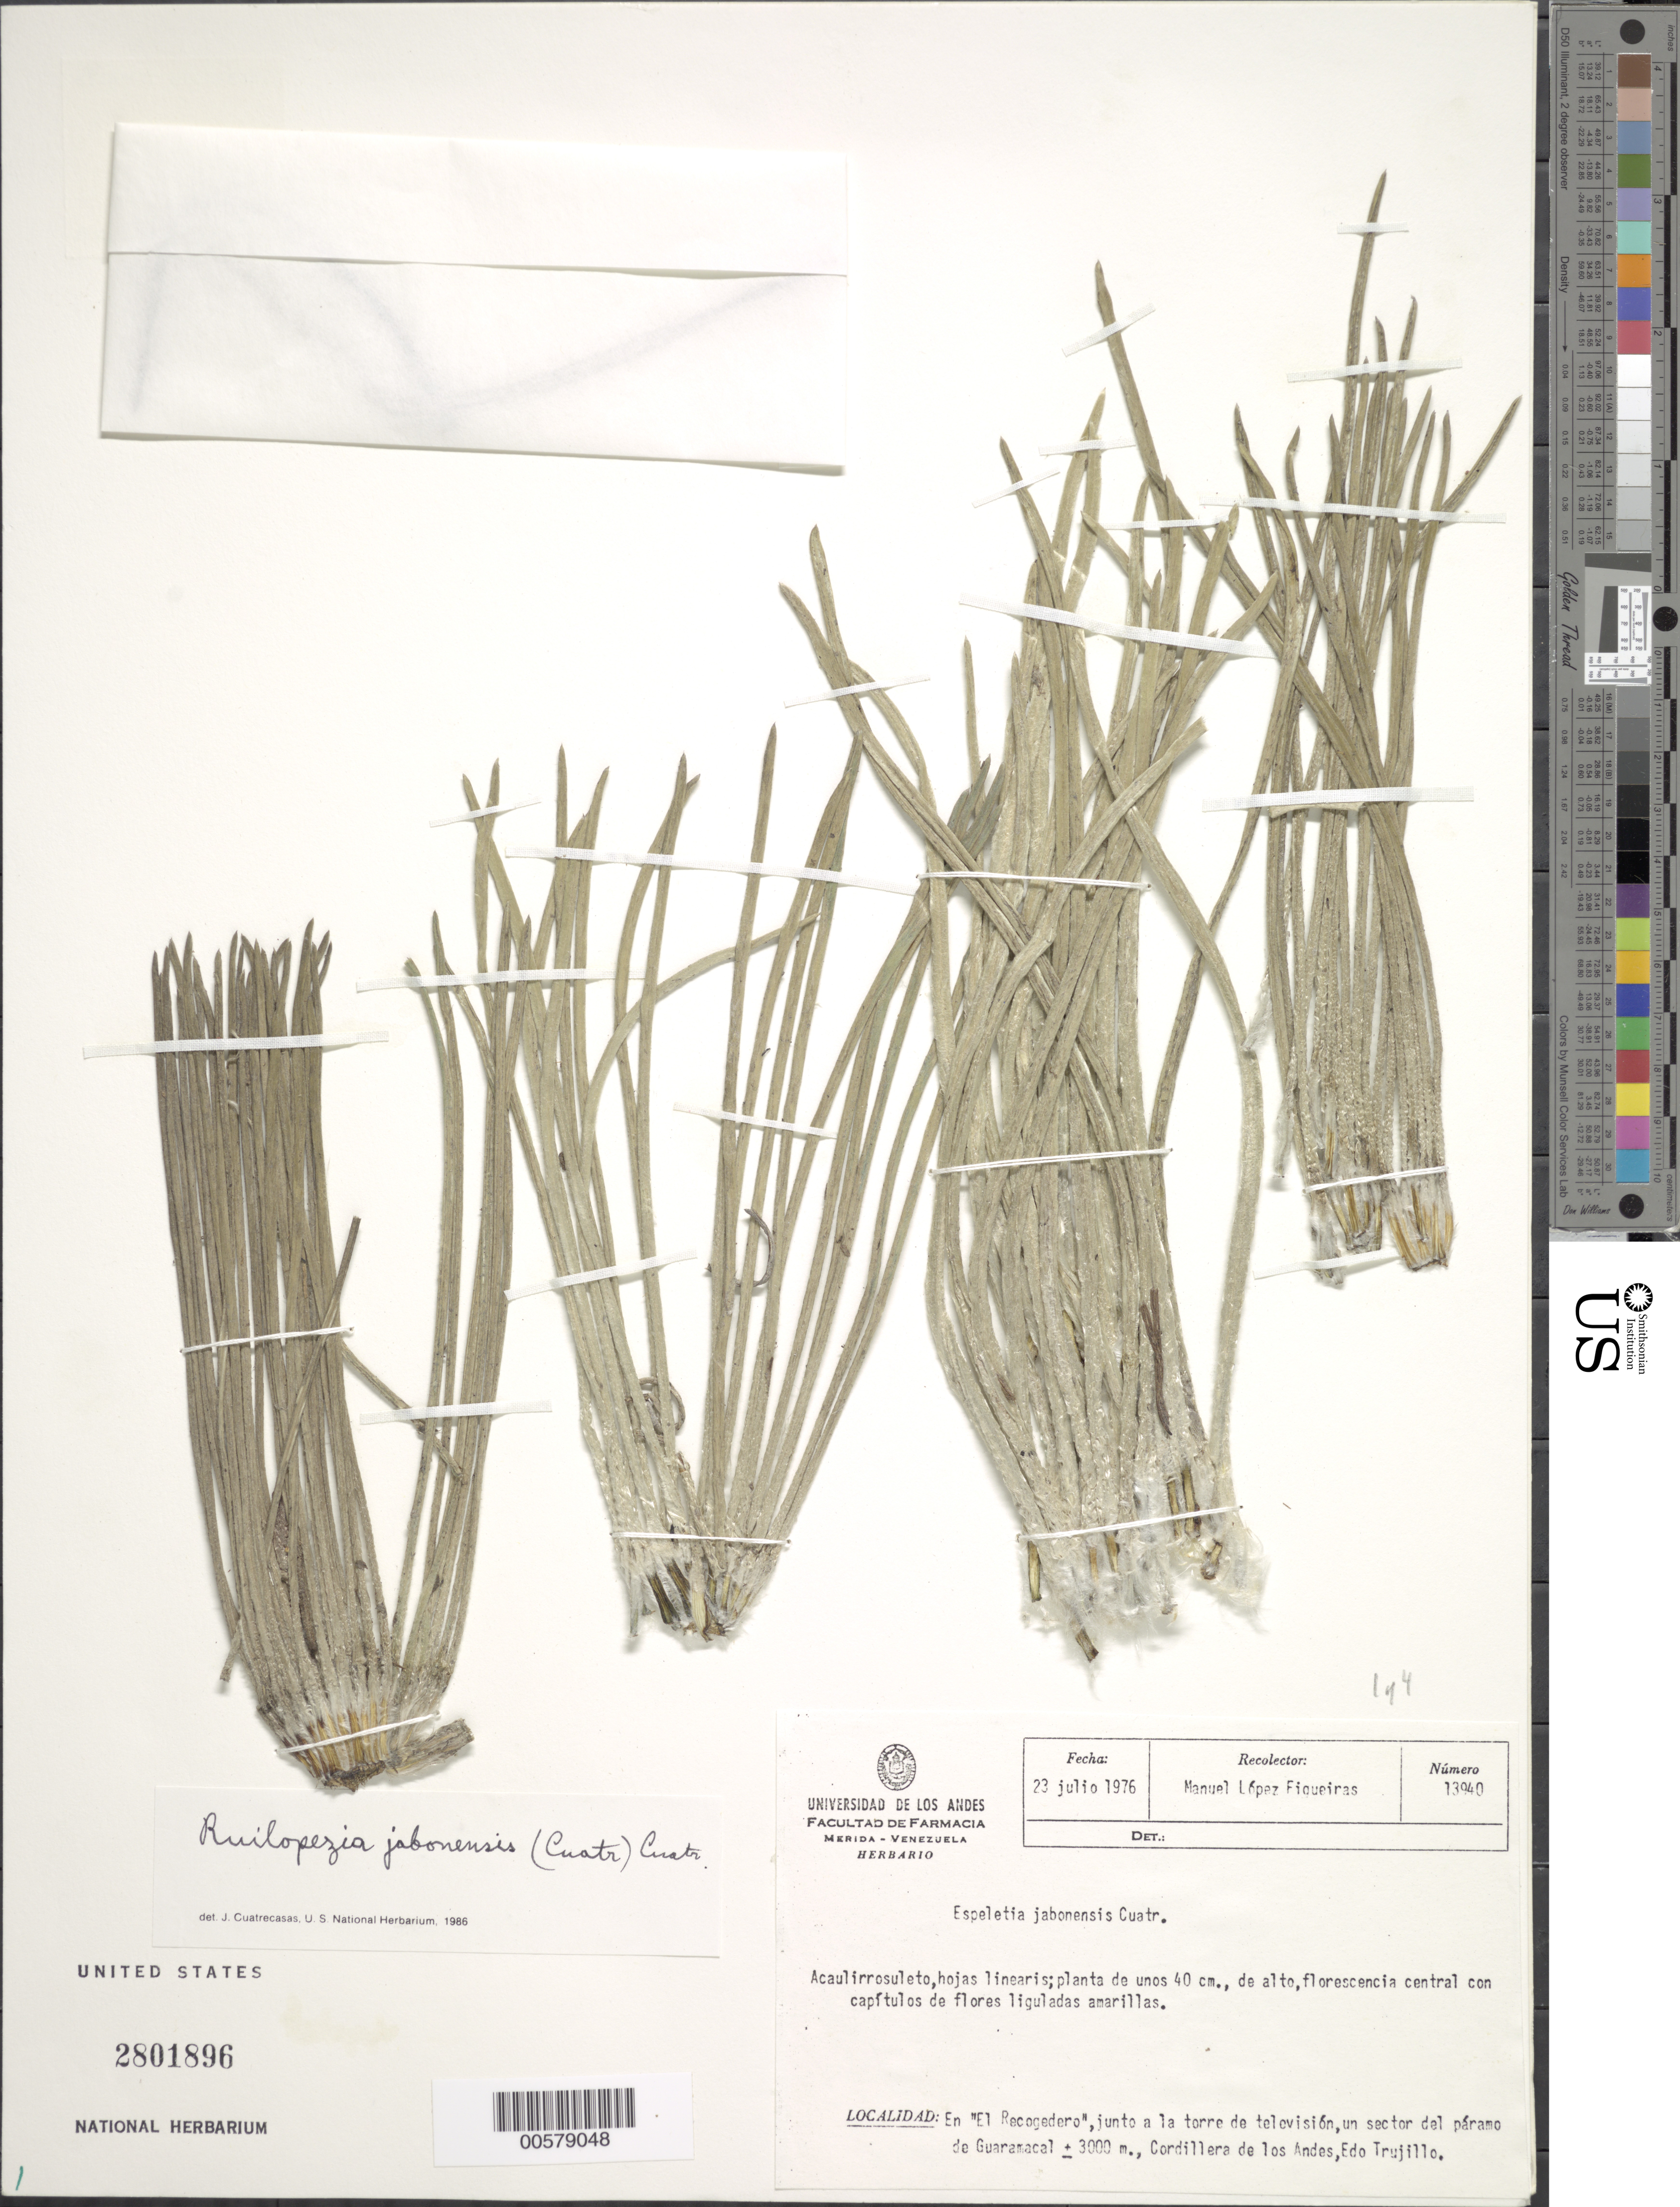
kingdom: Plantae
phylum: Tracheophyta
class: Magnoliopsida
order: Asterales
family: Asteraceae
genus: Ruilopezia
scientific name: Ruilopezia jabonensis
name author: (Cuatrec.) Cuatrec.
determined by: Cuatrecasas, J.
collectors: M. López Figueiras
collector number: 13940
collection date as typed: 23 Jul 1976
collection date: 1976-07-23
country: Venezuela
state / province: Trujillo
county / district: Boconó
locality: Cordillera de los Andes, paramo de Guaramacal: El Recogedero, junto a la torre de television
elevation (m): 3000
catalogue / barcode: US 2801896